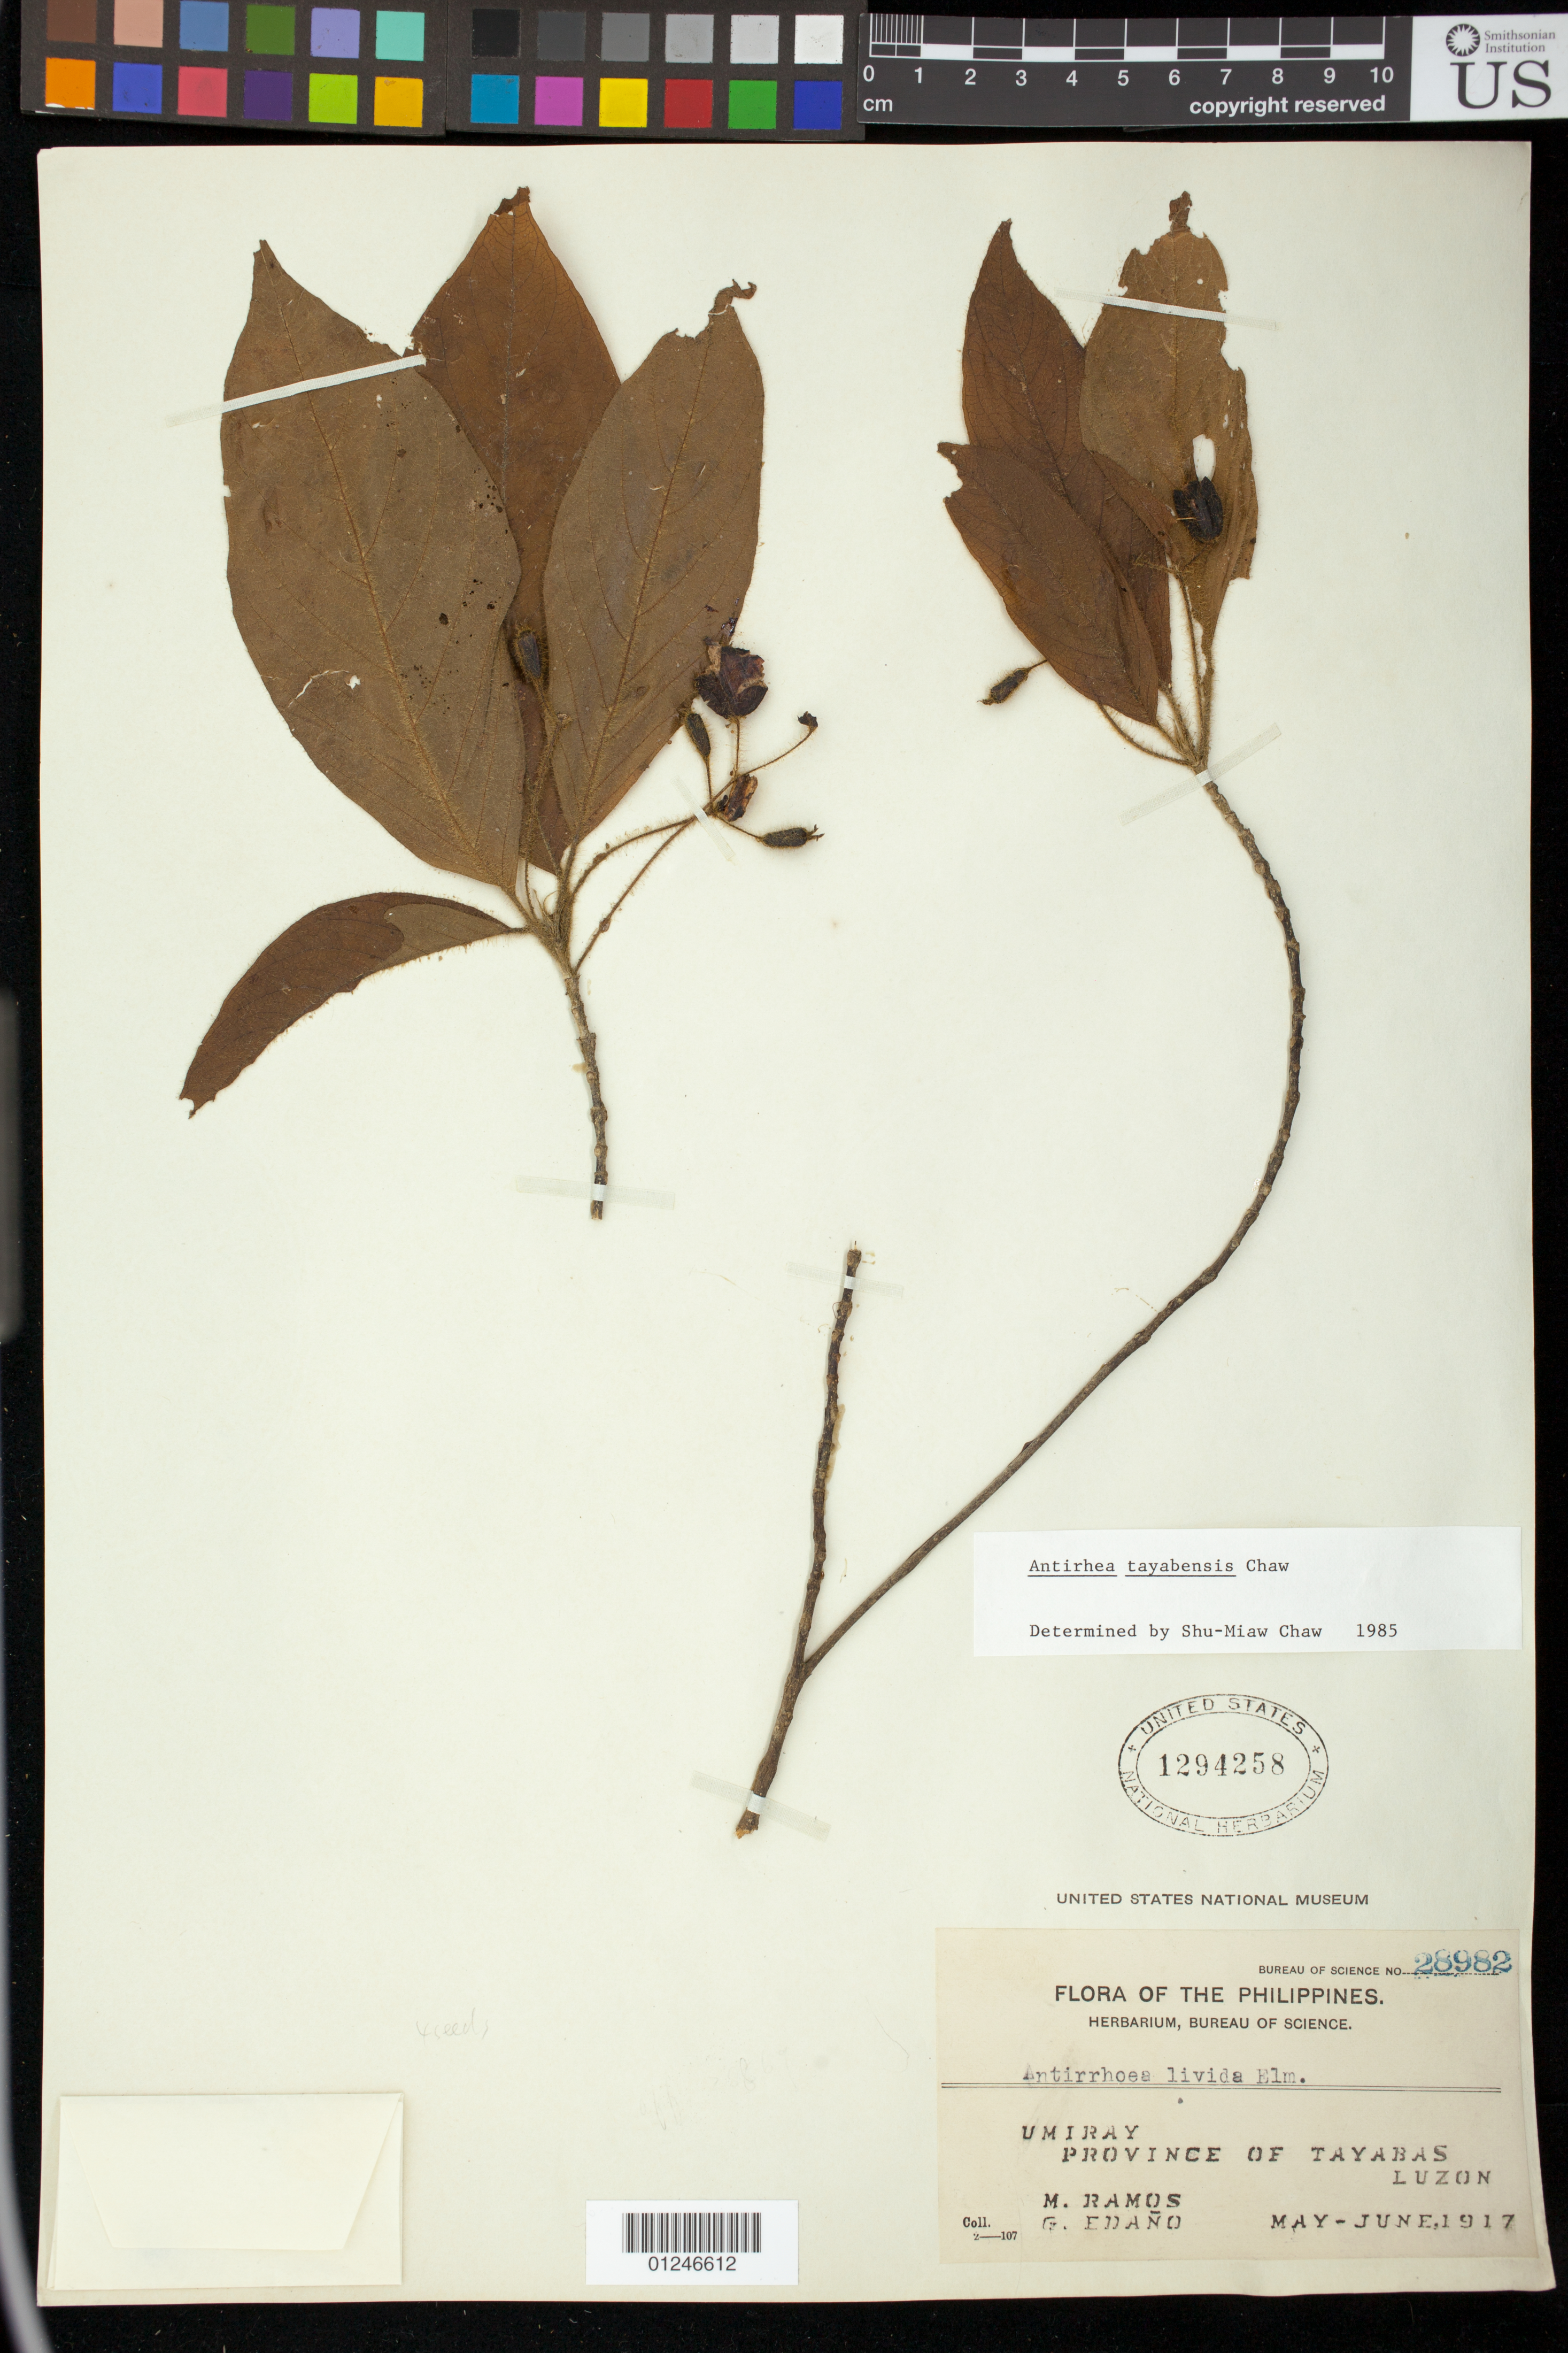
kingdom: Plantae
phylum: Tracheophyta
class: Magnoliopsida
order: Gentianales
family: Rubiaceae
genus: Guettardella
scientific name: Guettardella tayabensis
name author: (Chaw ex) J.G. Chavez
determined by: Chavez, J. G.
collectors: M. Ramos & G. Edaño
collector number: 2-107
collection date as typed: May-June 1925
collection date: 1925-05/1925-06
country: Philippines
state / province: Calabarzon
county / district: Quezon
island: Luzon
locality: Umiray, Luzon. Tayabas.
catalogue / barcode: US 1294258